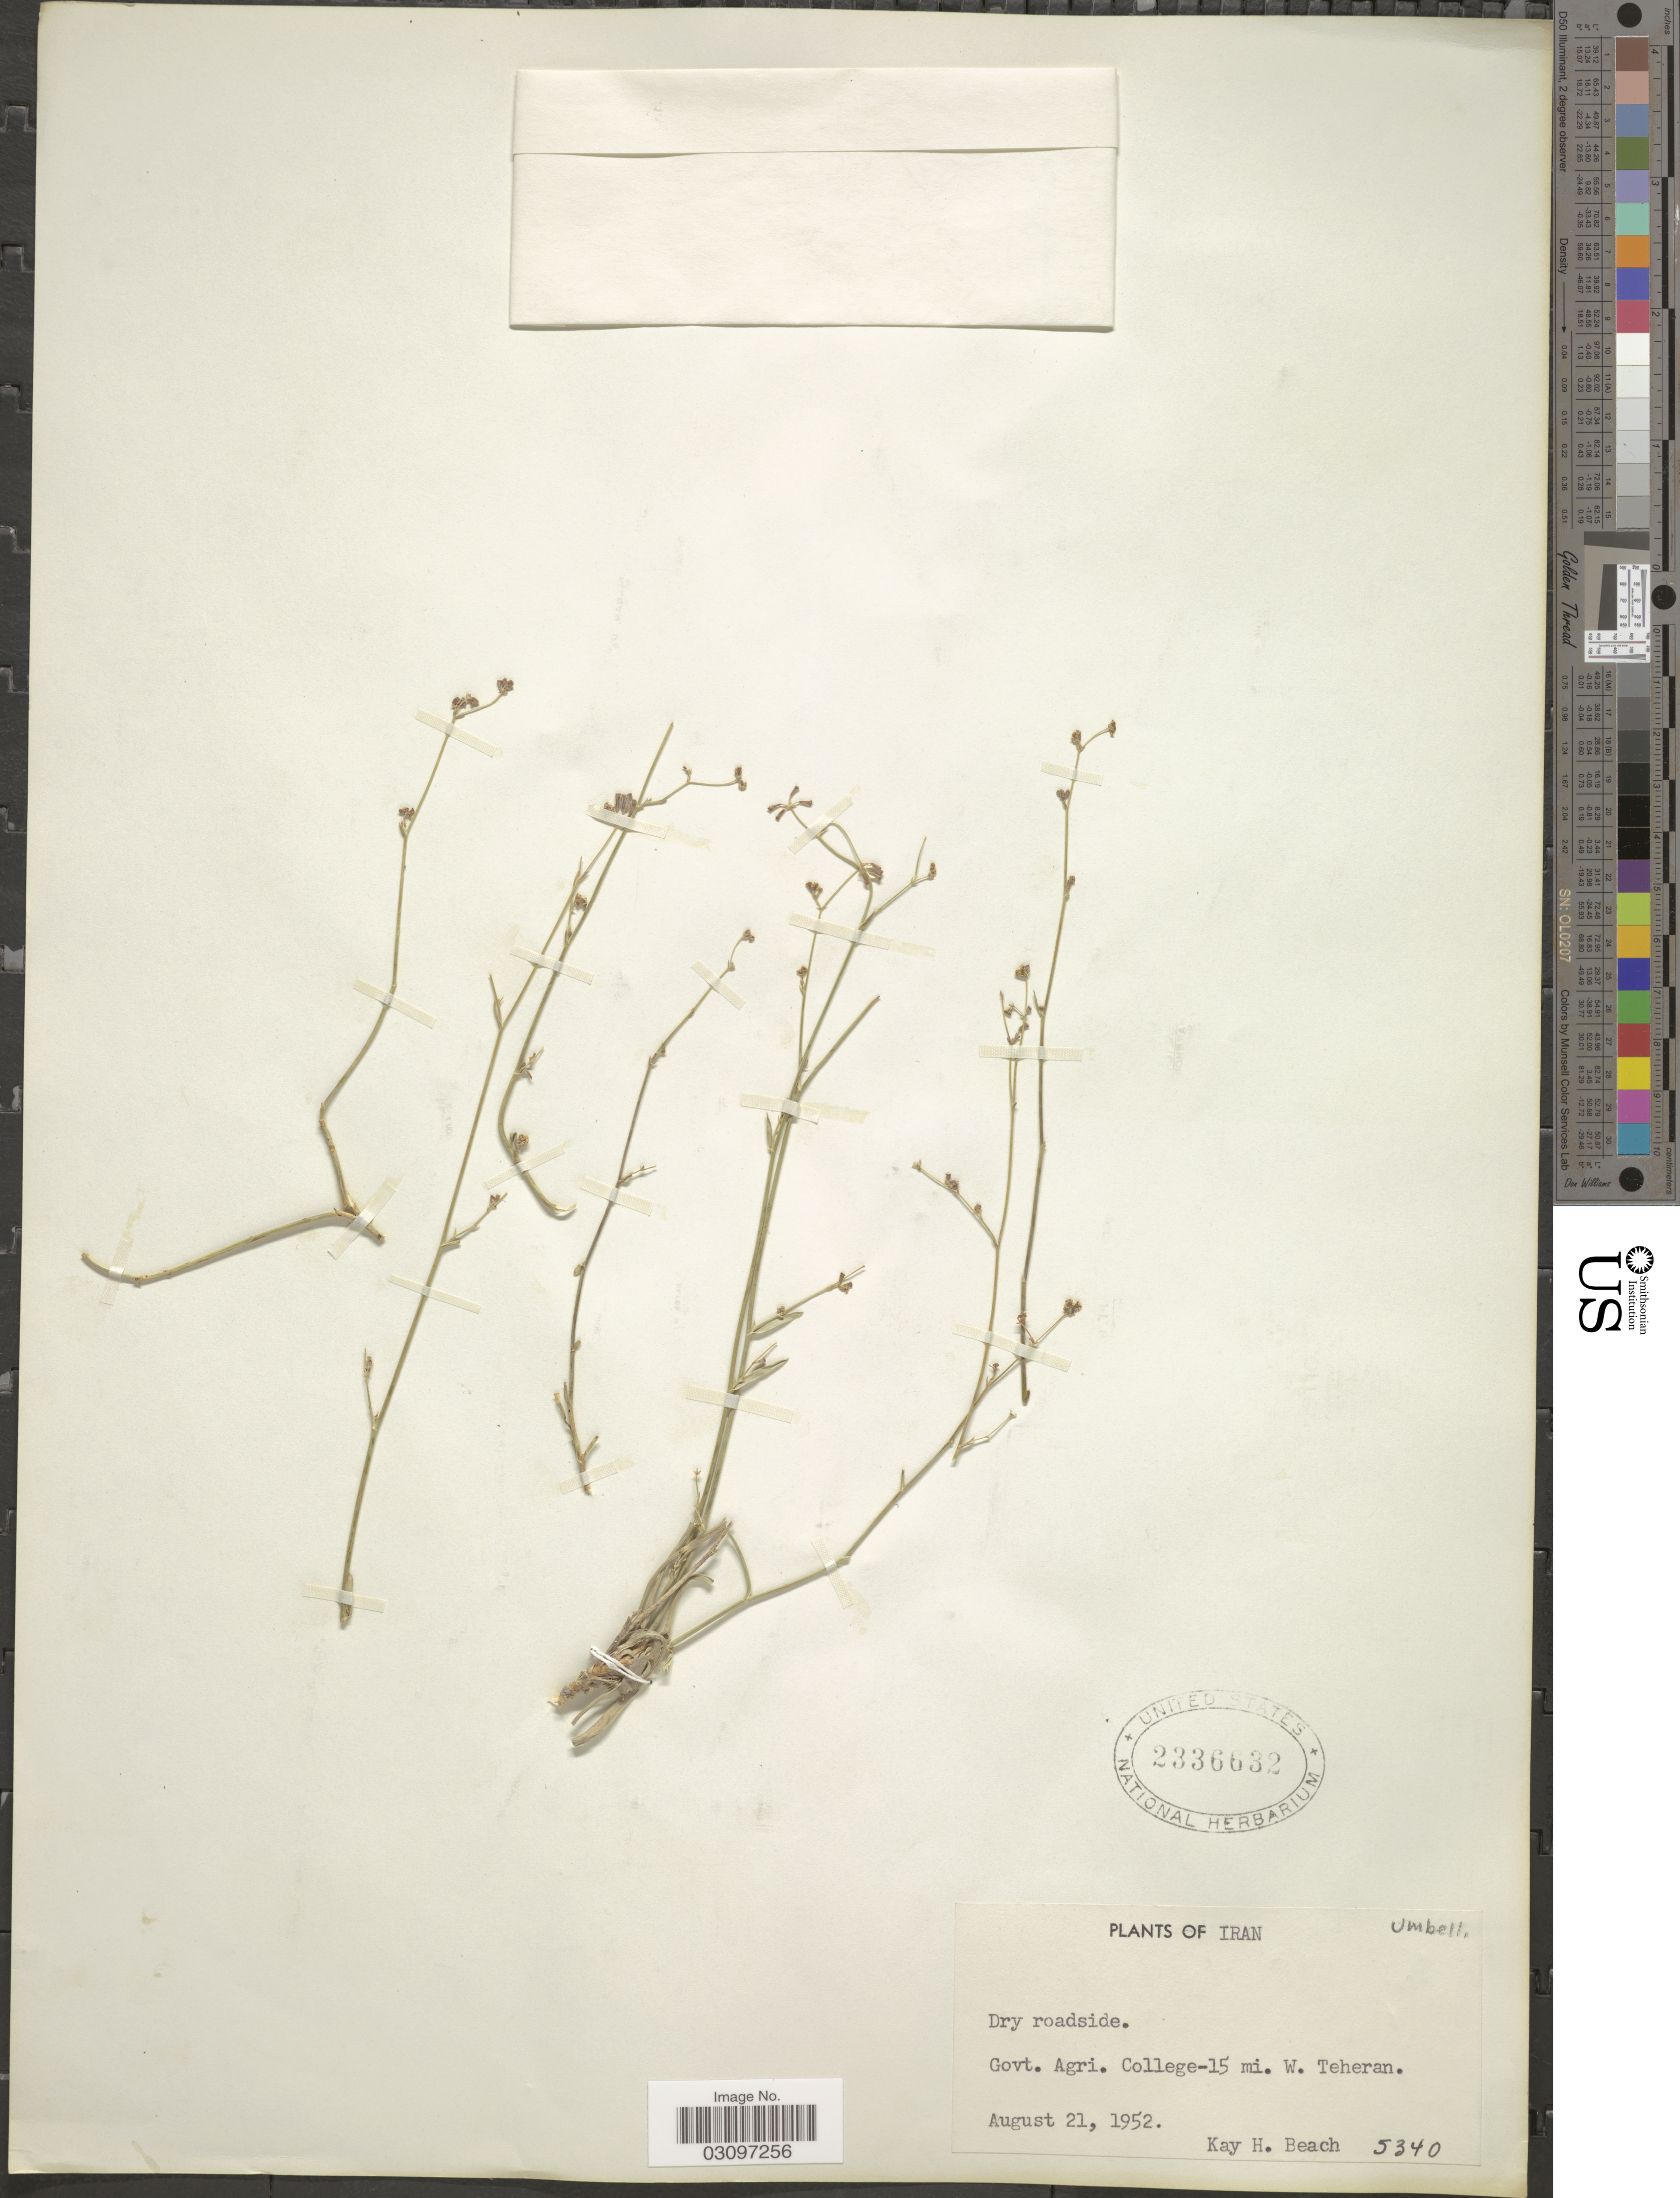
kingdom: Plantae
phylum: Tracheophyta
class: Magnoliopsida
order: Apiales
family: Apiaceae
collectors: K. H. Beach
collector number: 5340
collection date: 1952-08-21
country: Iran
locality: Govt. Agri. College-15 mi. W. Teheran.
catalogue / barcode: US 2336632